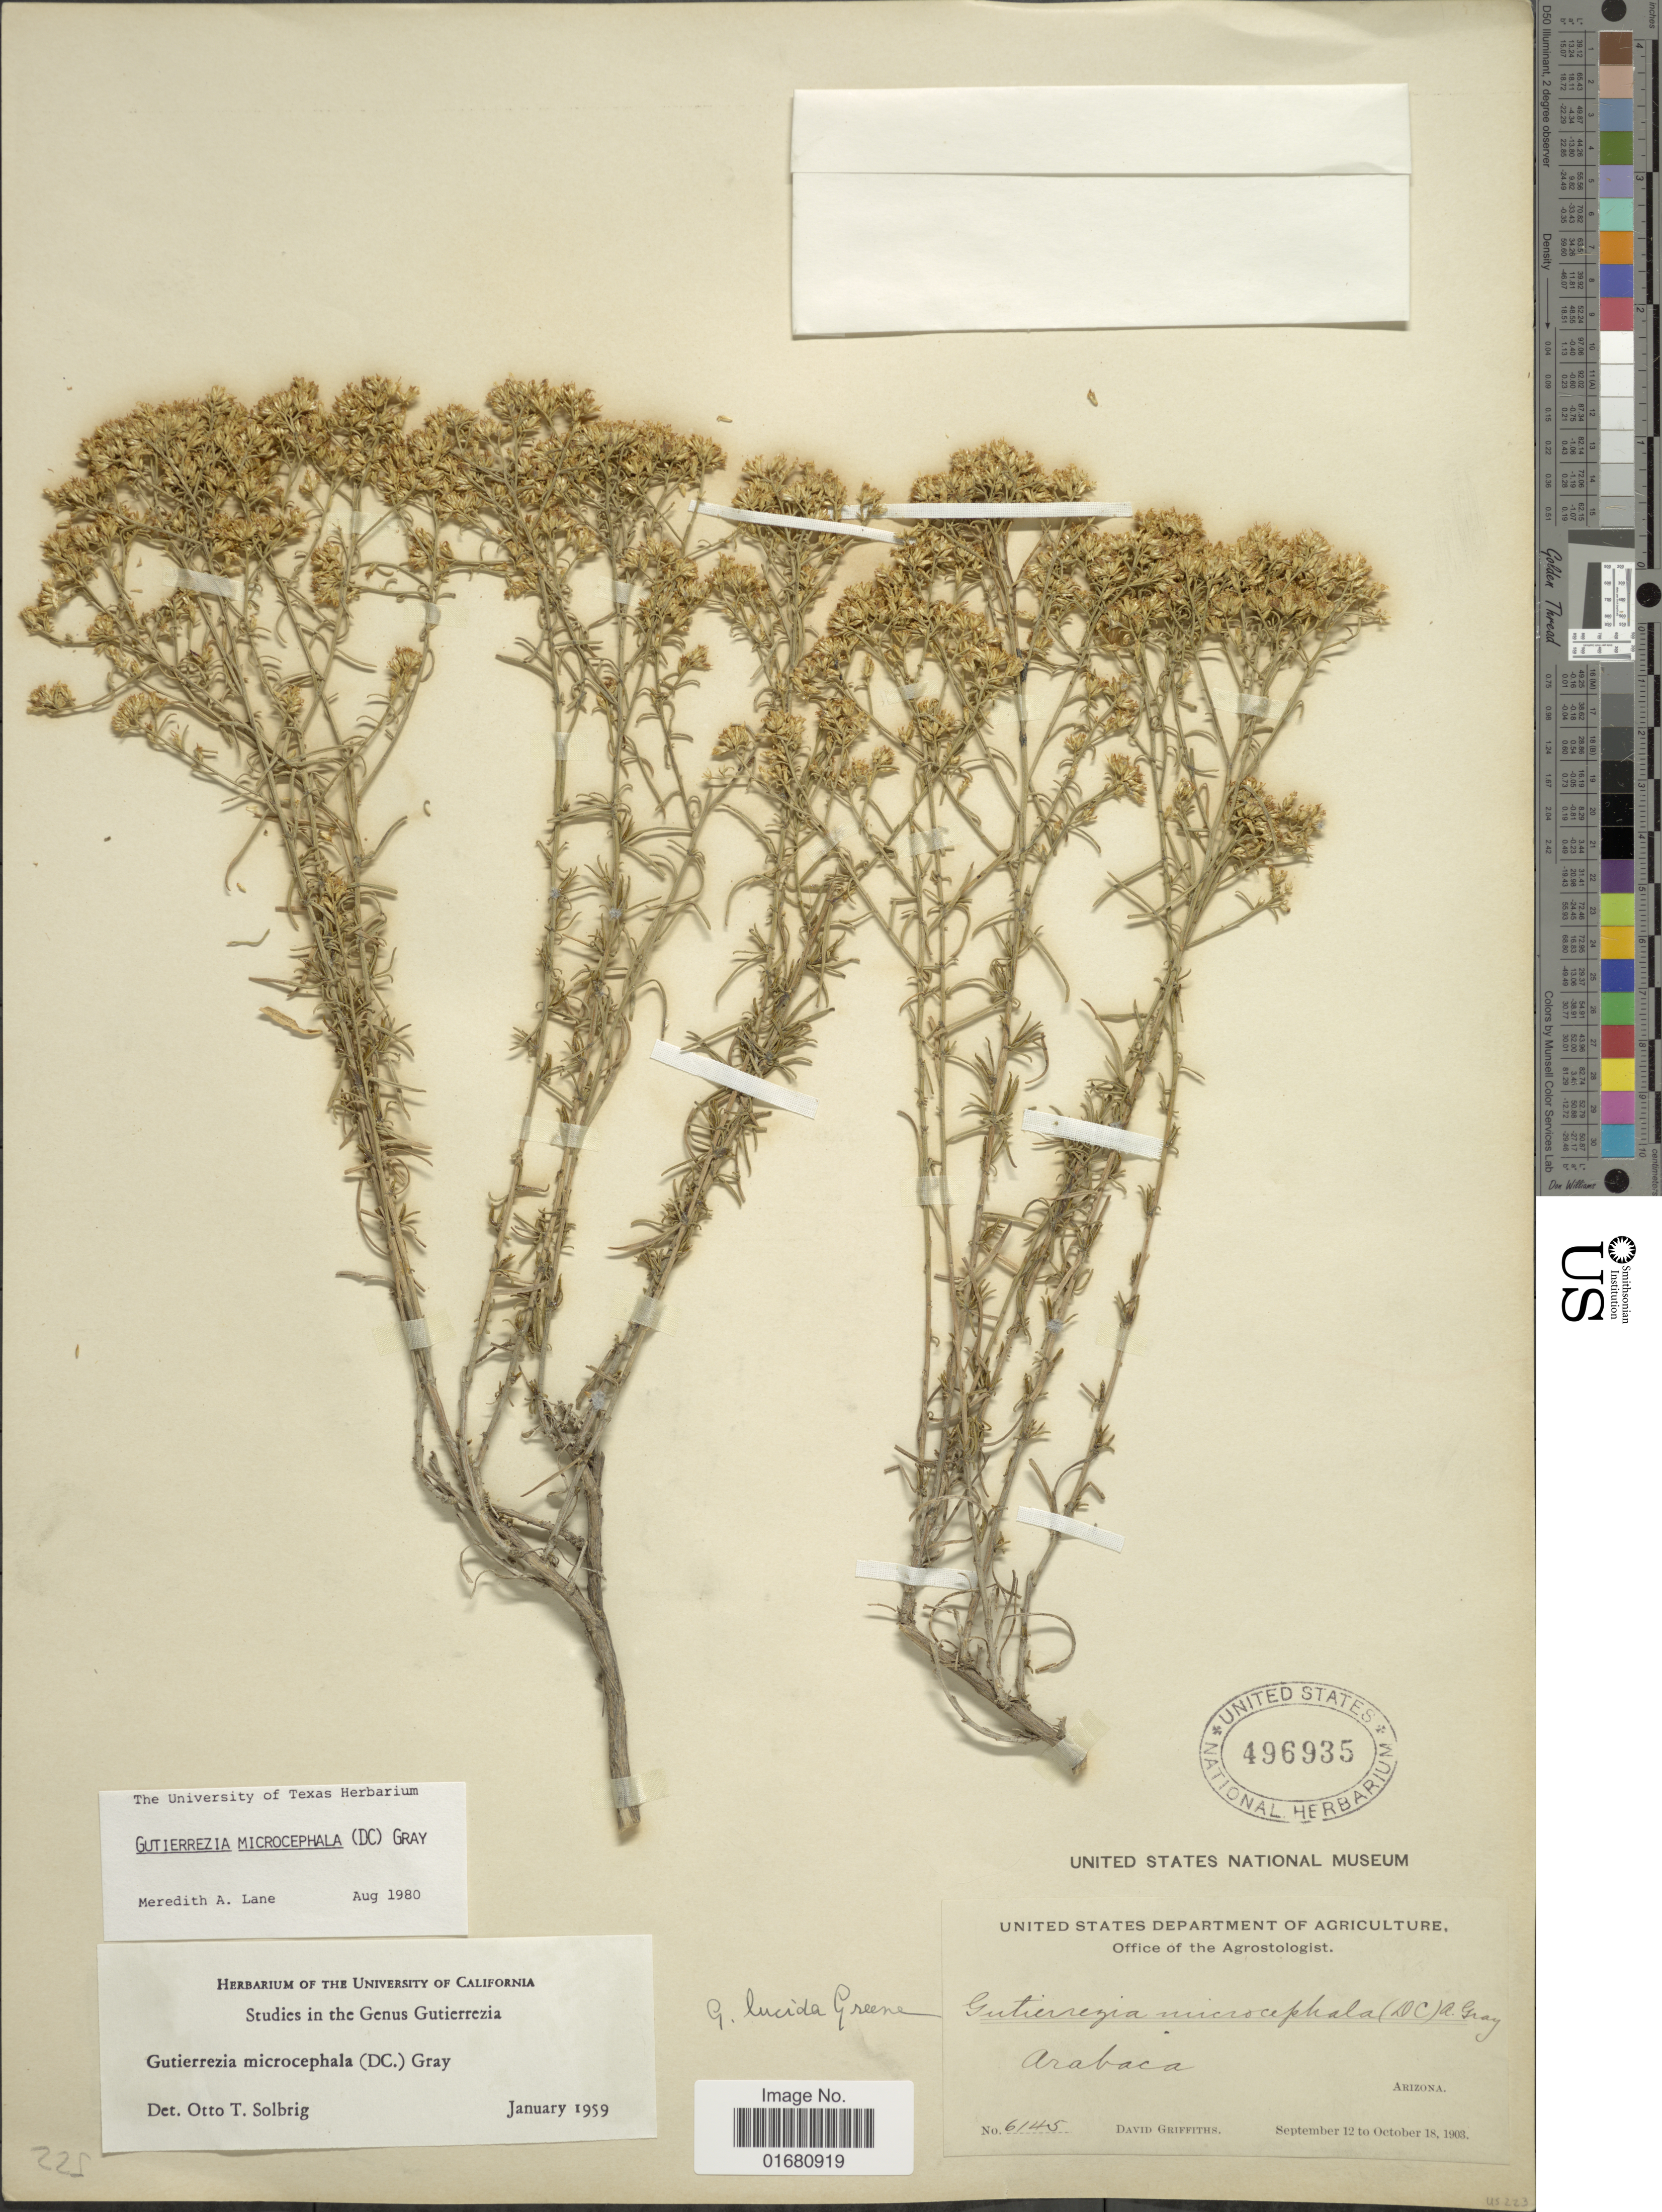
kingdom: Plantae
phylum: Tracheophyta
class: Magnoliopsida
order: Asterales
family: Asteraceae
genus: Gutierrezia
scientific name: Gutierrezia microcephala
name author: (DC.) A. Gray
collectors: D. Griffiths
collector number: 6145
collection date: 1903-09-12/1903-10-18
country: United States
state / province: Arizona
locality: Arivaca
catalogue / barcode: US 496935